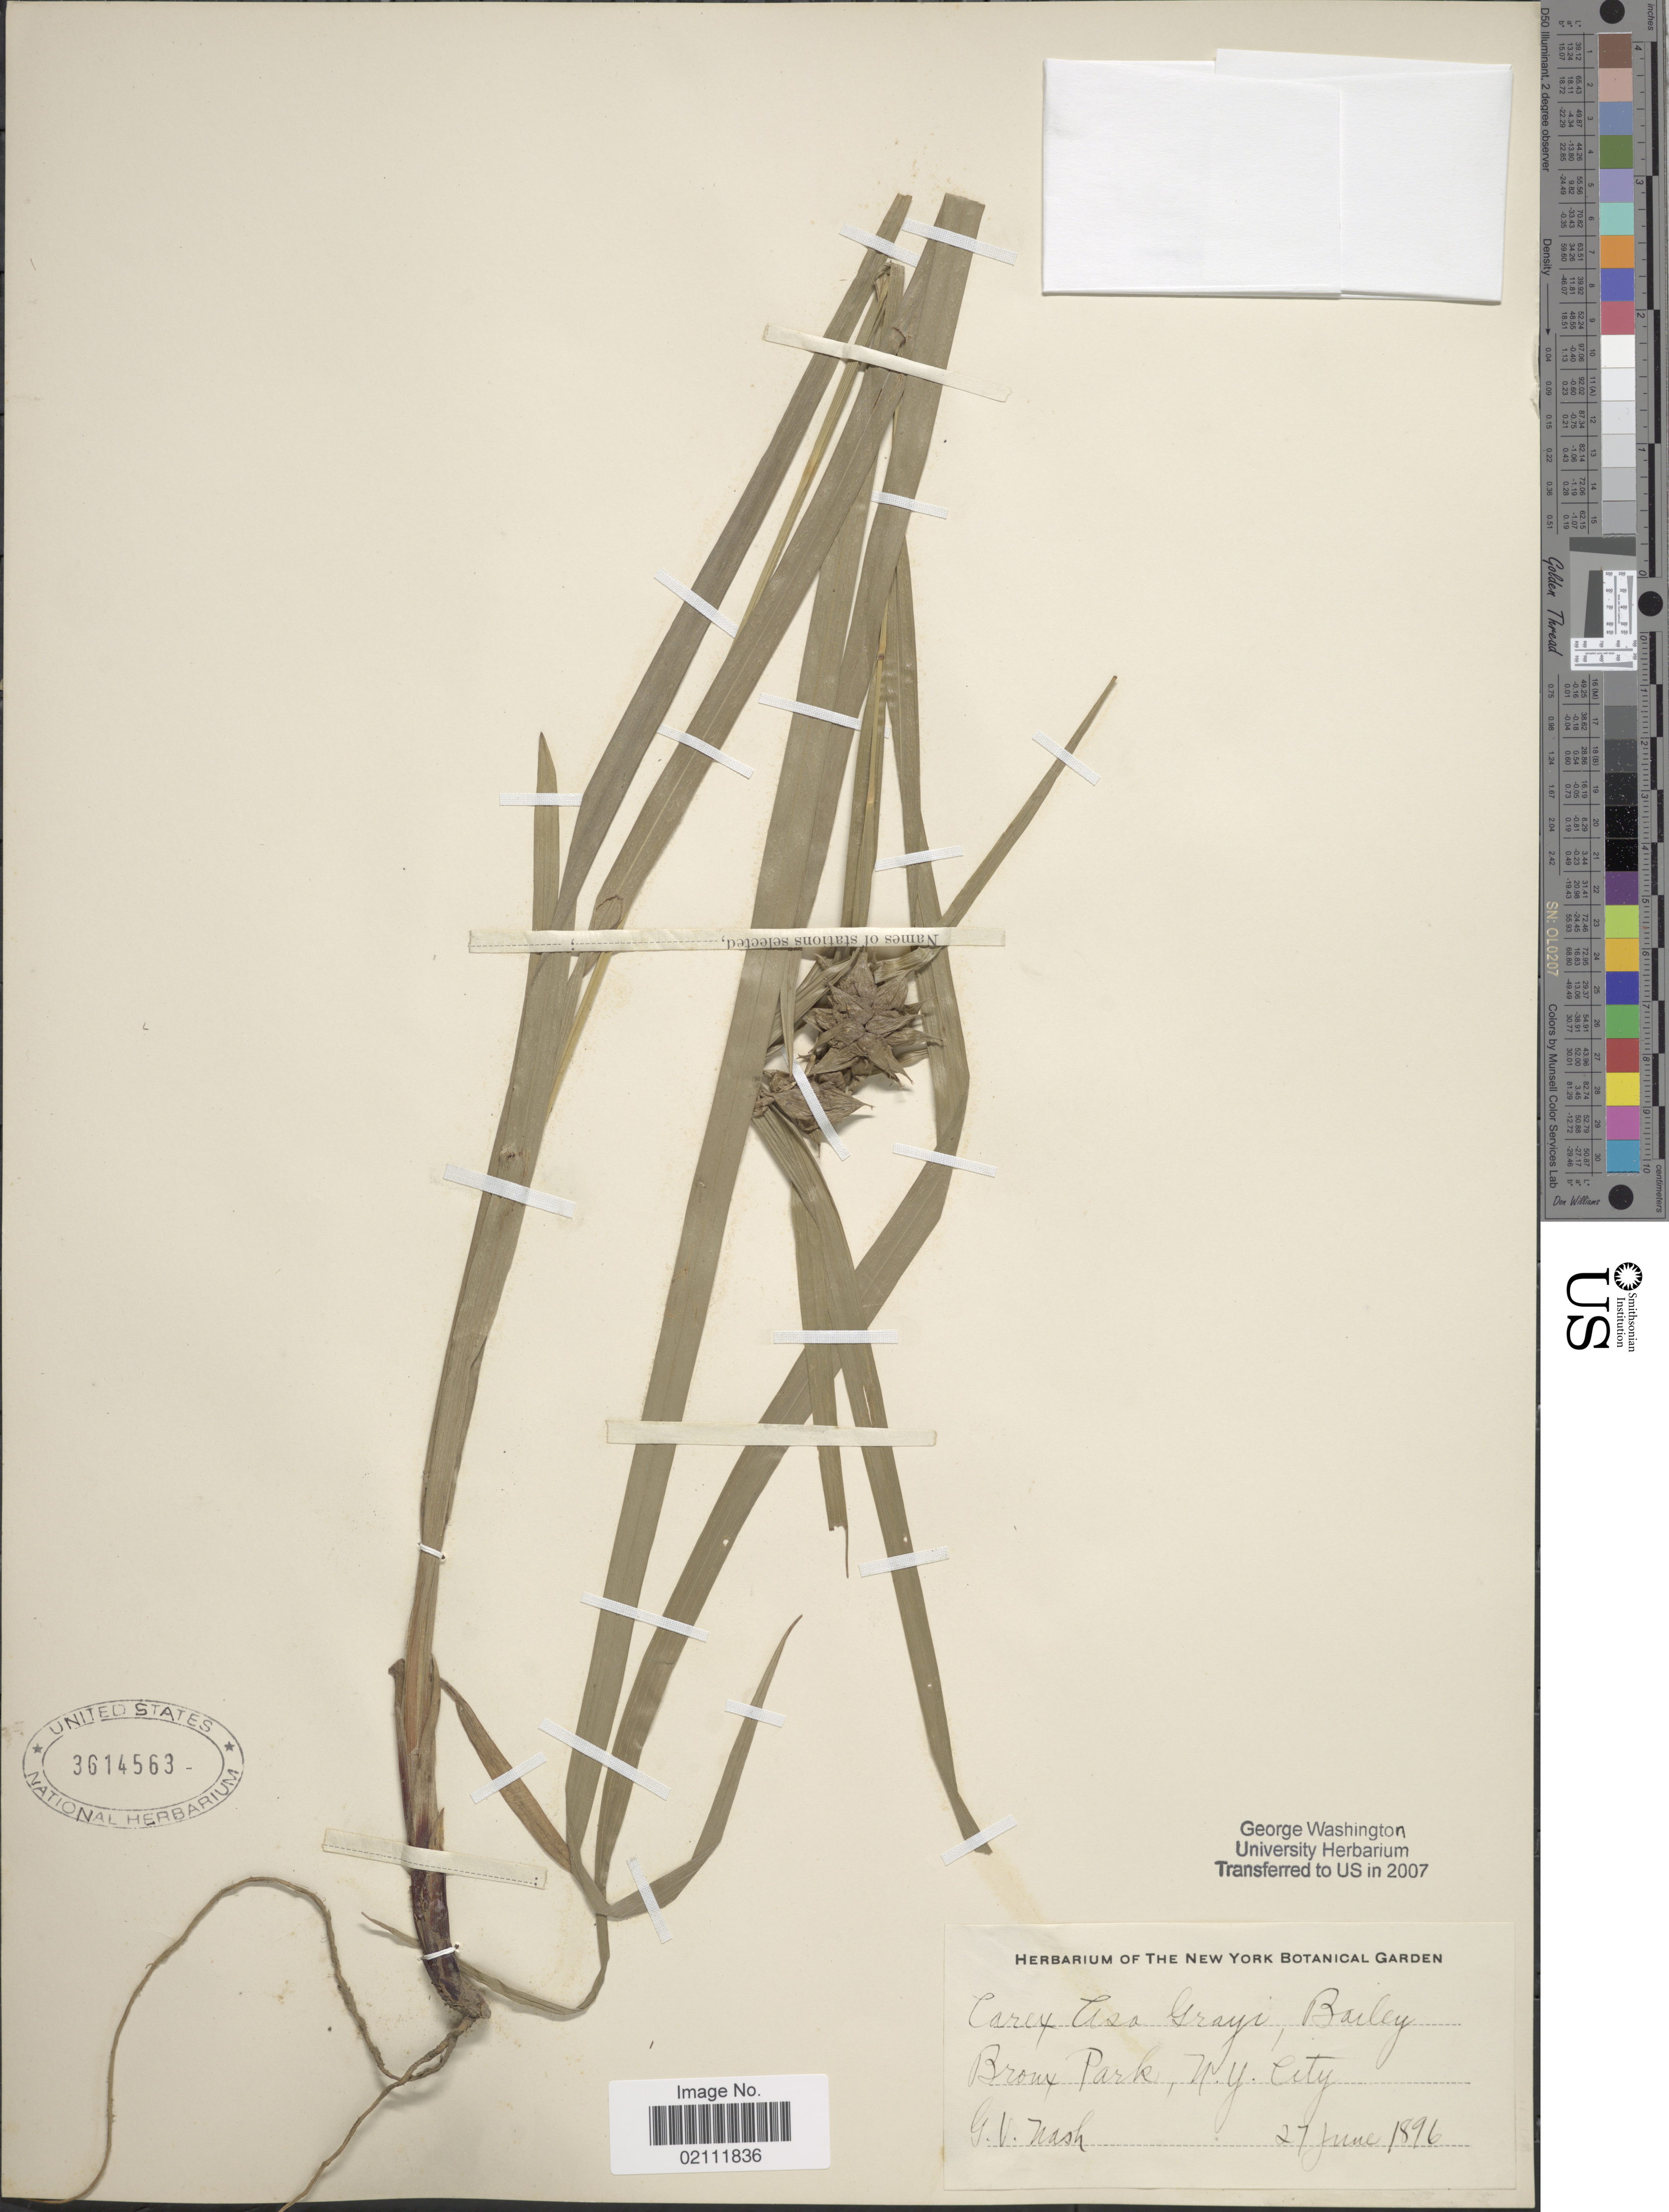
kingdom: Plantae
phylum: Tracheophyta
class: Liliopsida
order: Poales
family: Cyperaceae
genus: Carex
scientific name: Carex grayi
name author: J. Carey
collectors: G. V. Nash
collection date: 1896-06-27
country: United States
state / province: New York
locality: Bronx Park, N.Y. City.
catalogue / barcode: US 3614563